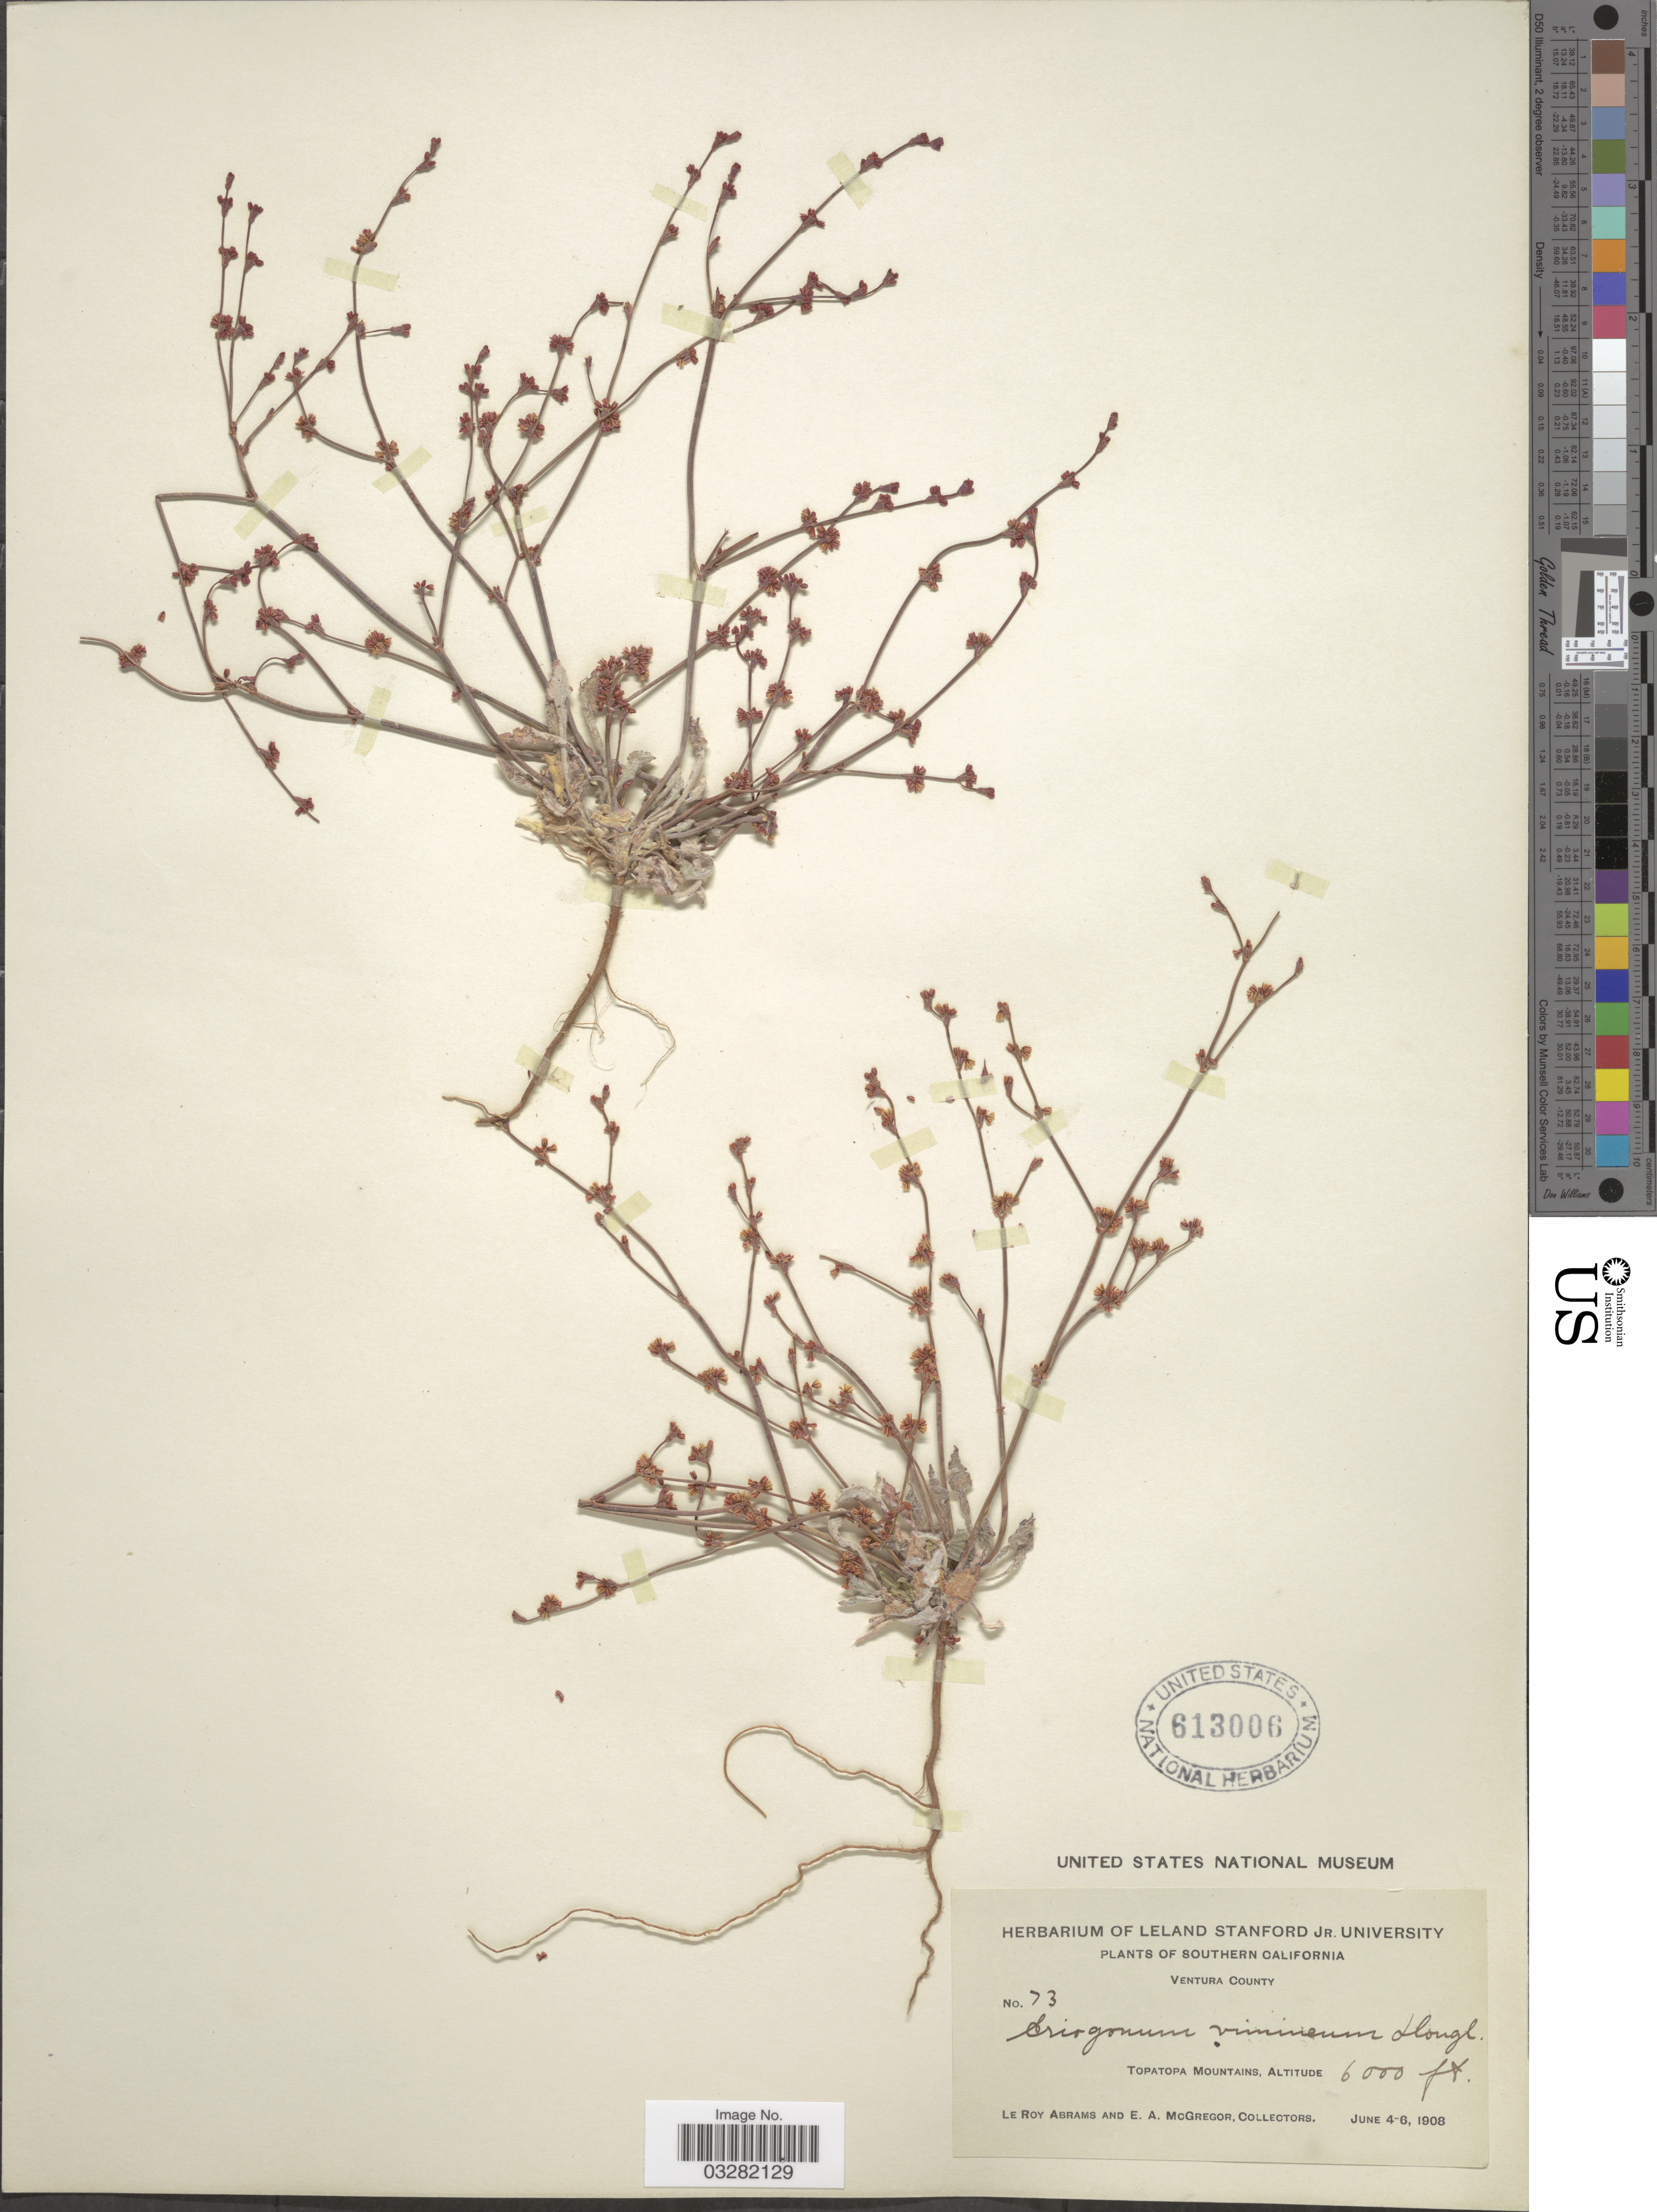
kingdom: Plantae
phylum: Tracheophyta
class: Magnoliopsida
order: Caryophyllales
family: Polygonaceae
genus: Eriogonum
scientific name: Eriogonum vimineum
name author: Douglas ex Benth.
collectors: L. Abrams & E. A. McGregor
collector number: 73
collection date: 1908-06-04/1908-06-06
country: United States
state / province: California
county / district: Ventura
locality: Southern California. Ventura County. Topatopa Mountains.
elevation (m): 1829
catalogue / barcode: US 613006